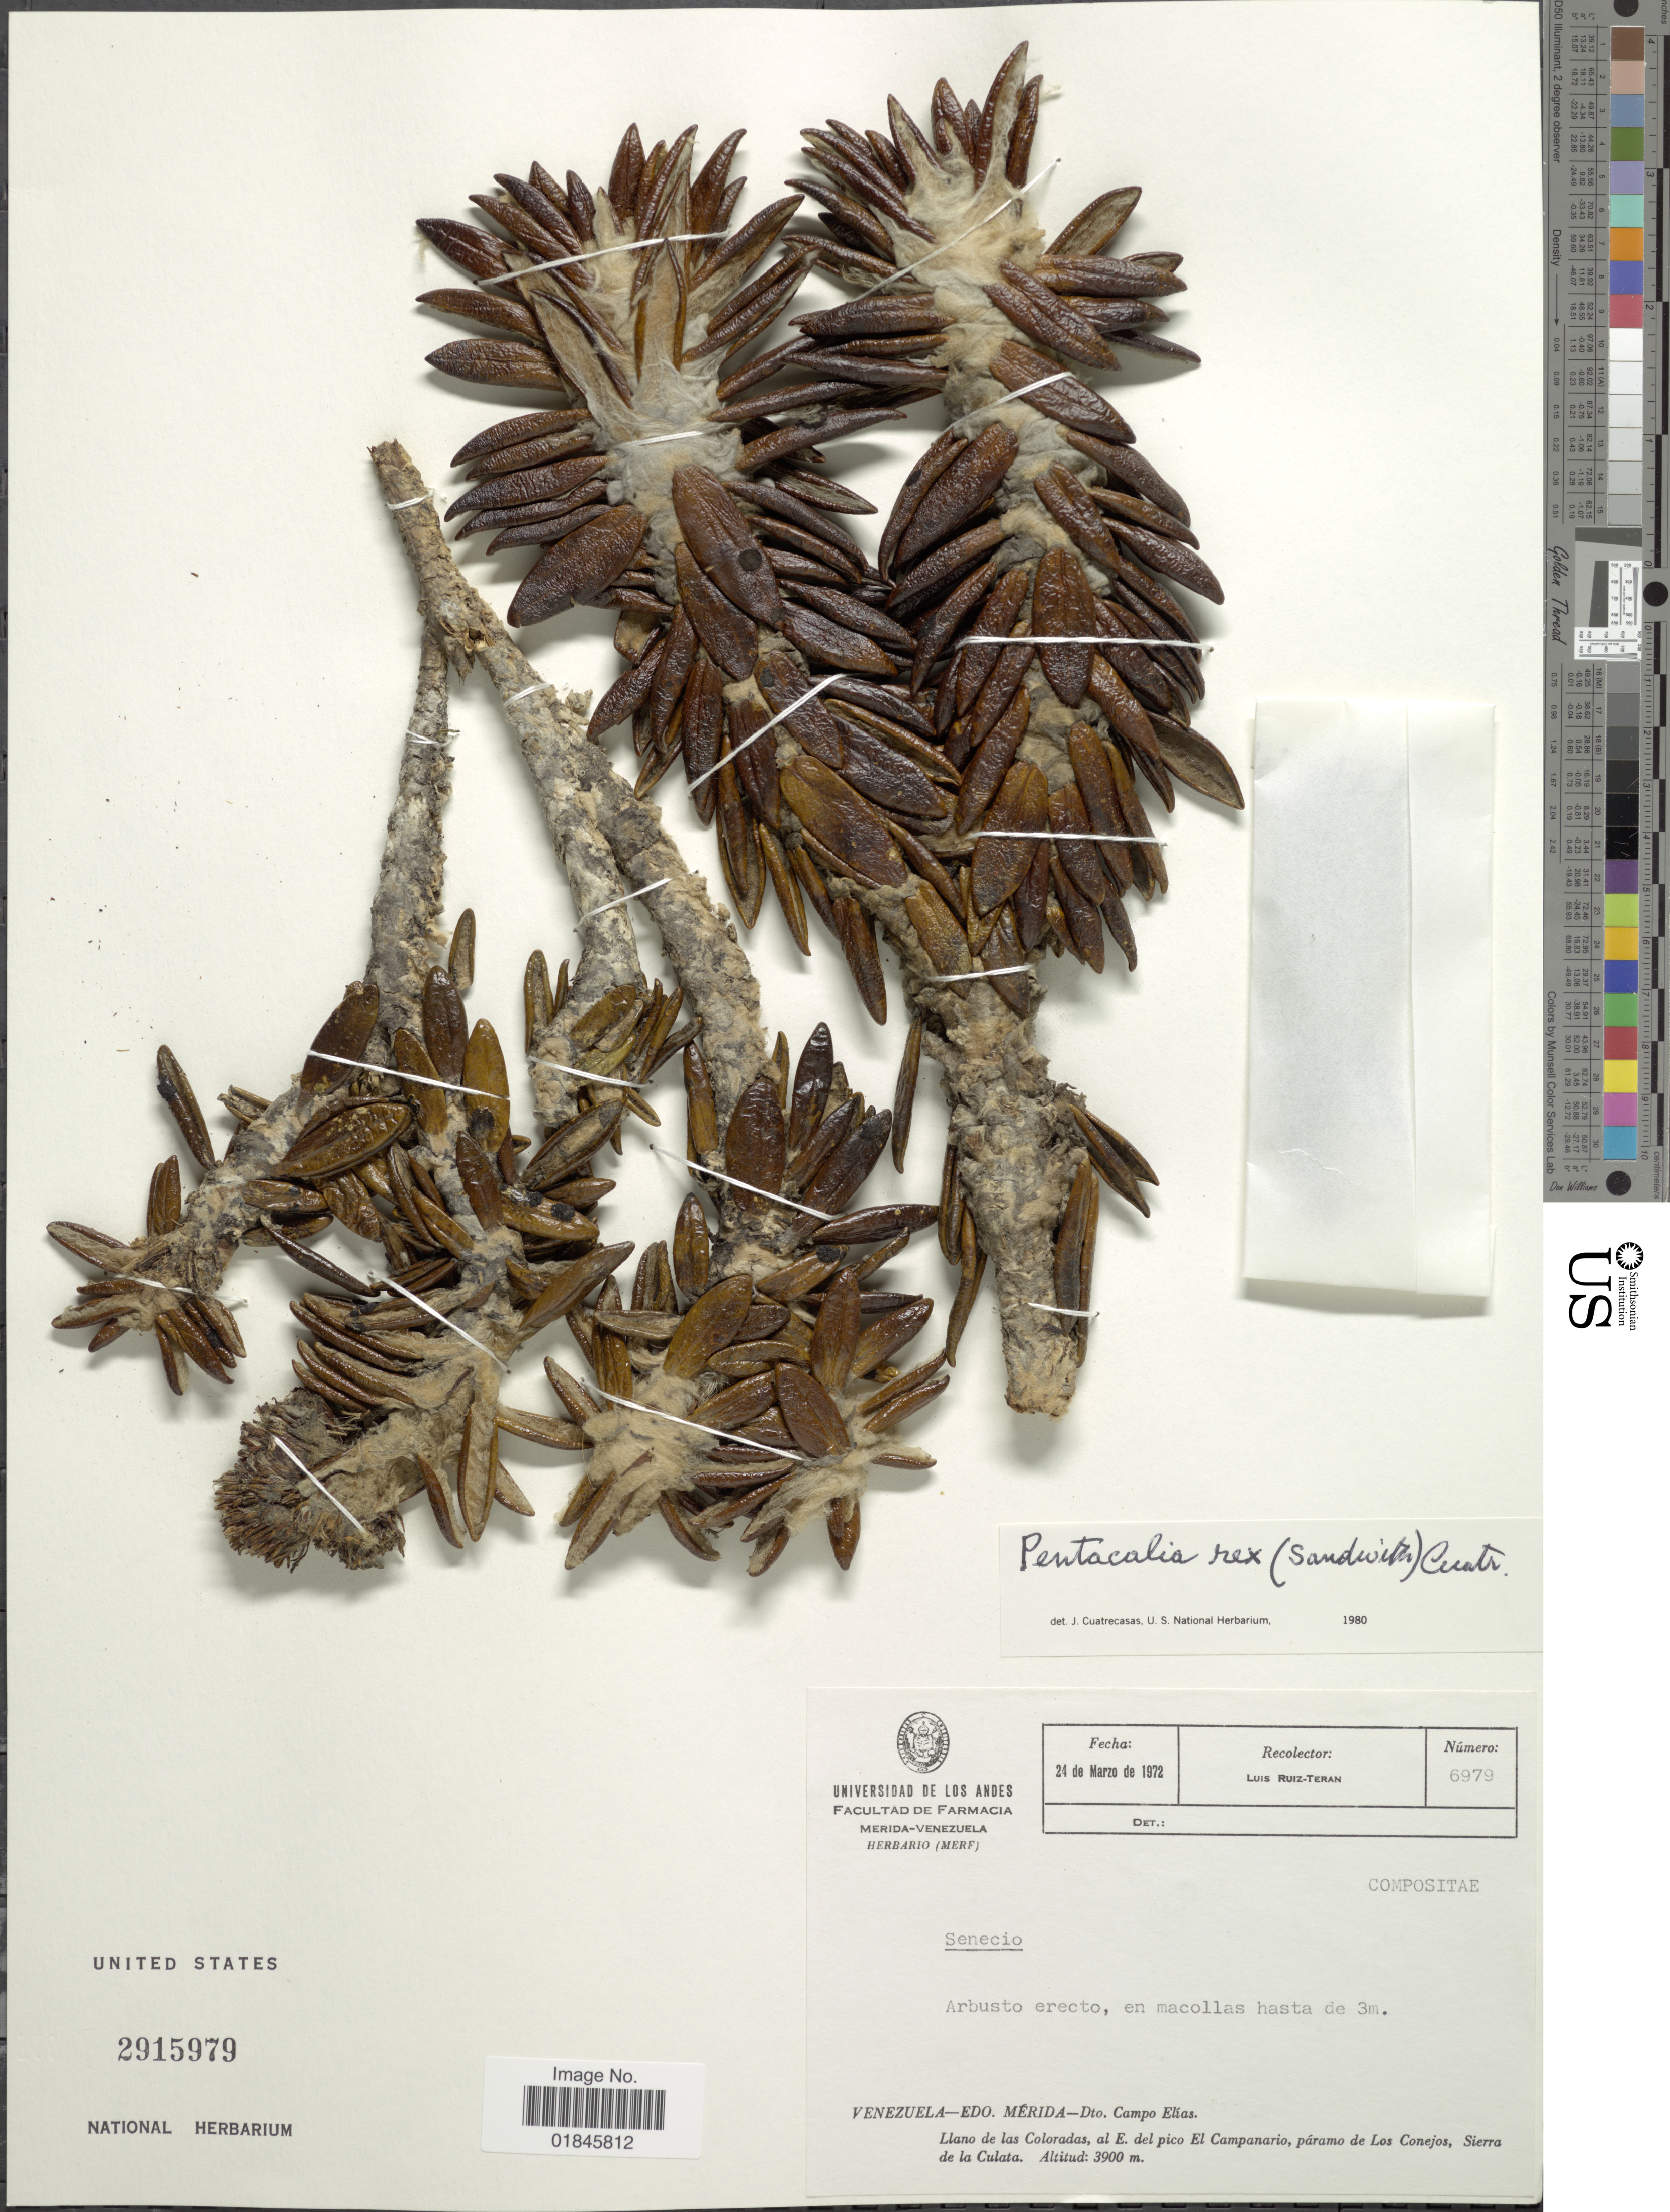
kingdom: Plantae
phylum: Tracheophyta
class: Magnoliopsida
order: Asterales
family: Asteraceae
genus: Pentacalia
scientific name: Pentacalia rex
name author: (Sandwith) Cuatrec.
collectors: L. Teran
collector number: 6979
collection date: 1972-03-24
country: Venezuela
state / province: Mérida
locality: Venezuela - Edo. Mérida - Dto. Campo Elías. Llano de las Coloradas, al E. del pico El Campanario, páramo de Los Conejos, Sierra de la Culata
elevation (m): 3900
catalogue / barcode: US 2915979